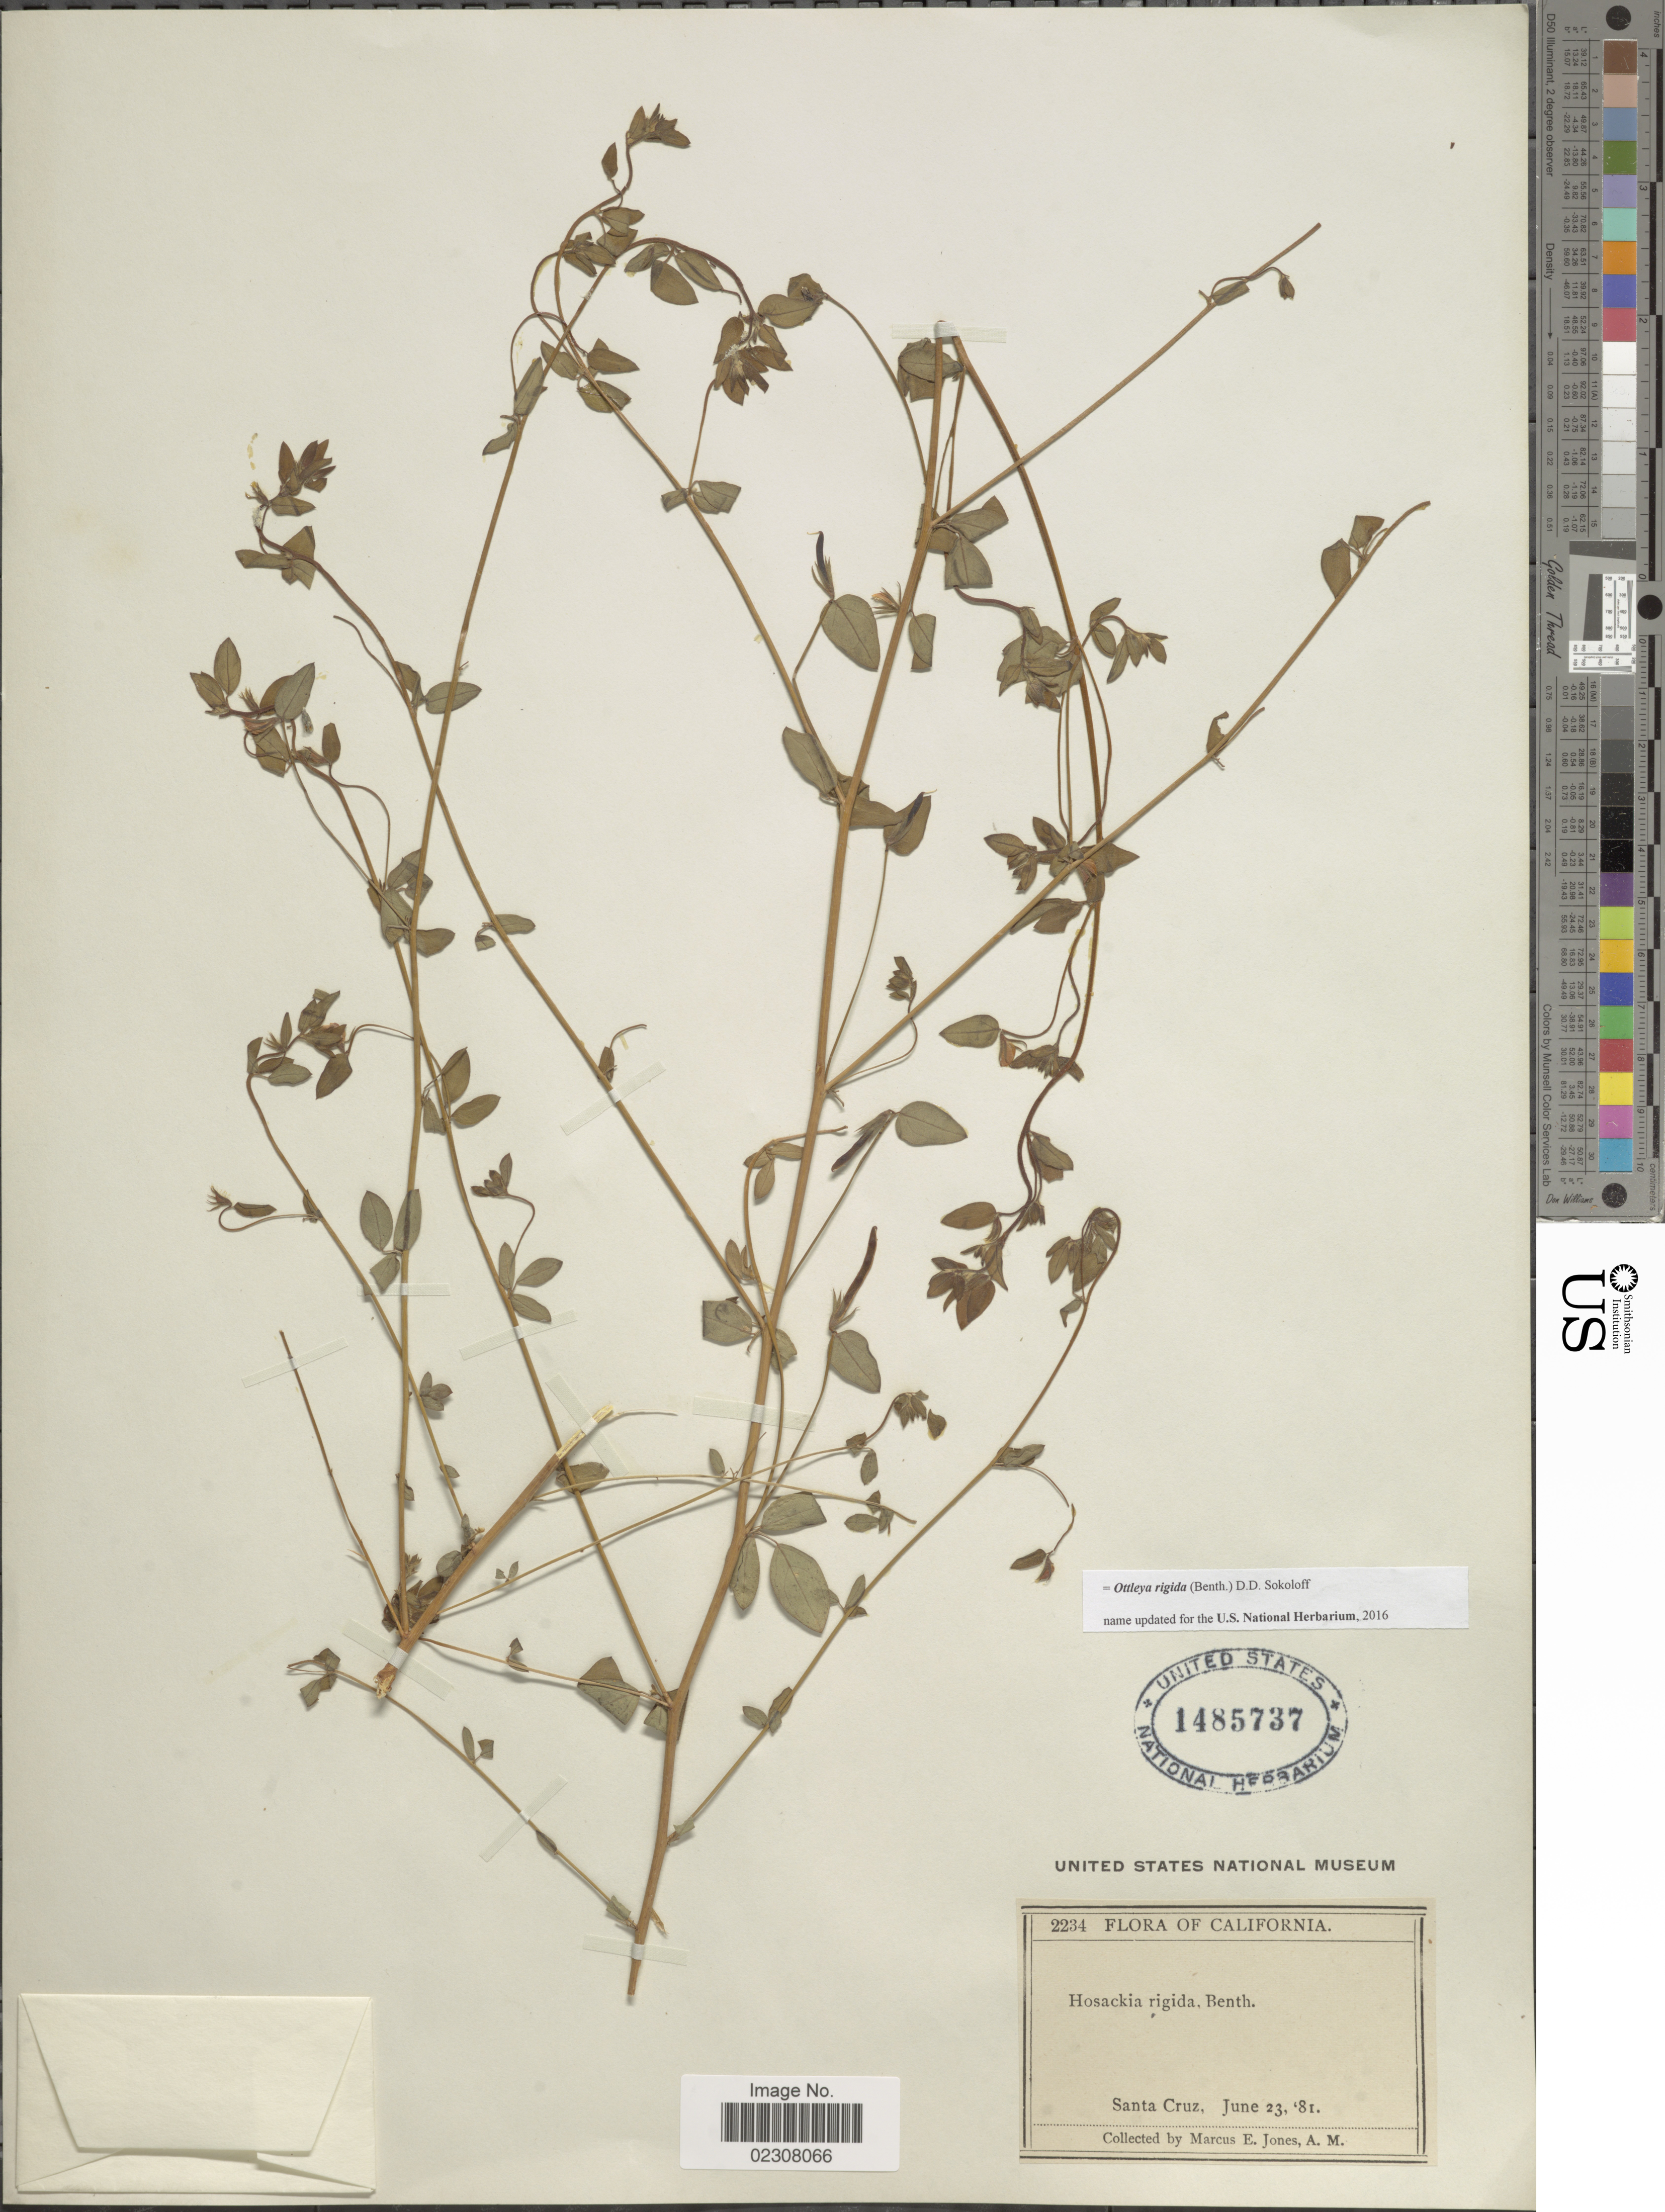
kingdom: Plantae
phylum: Tracheophyta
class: Magnoliopsida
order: Fabales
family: Fabaceae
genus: Ottleya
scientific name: Ottleya rigida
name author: (Benth.) D.D. Sokoloff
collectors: M. E. Jones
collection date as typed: Transcribed d/m/y: 23/6/81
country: United States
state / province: California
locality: Santa Cruz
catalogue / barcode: US 1485737